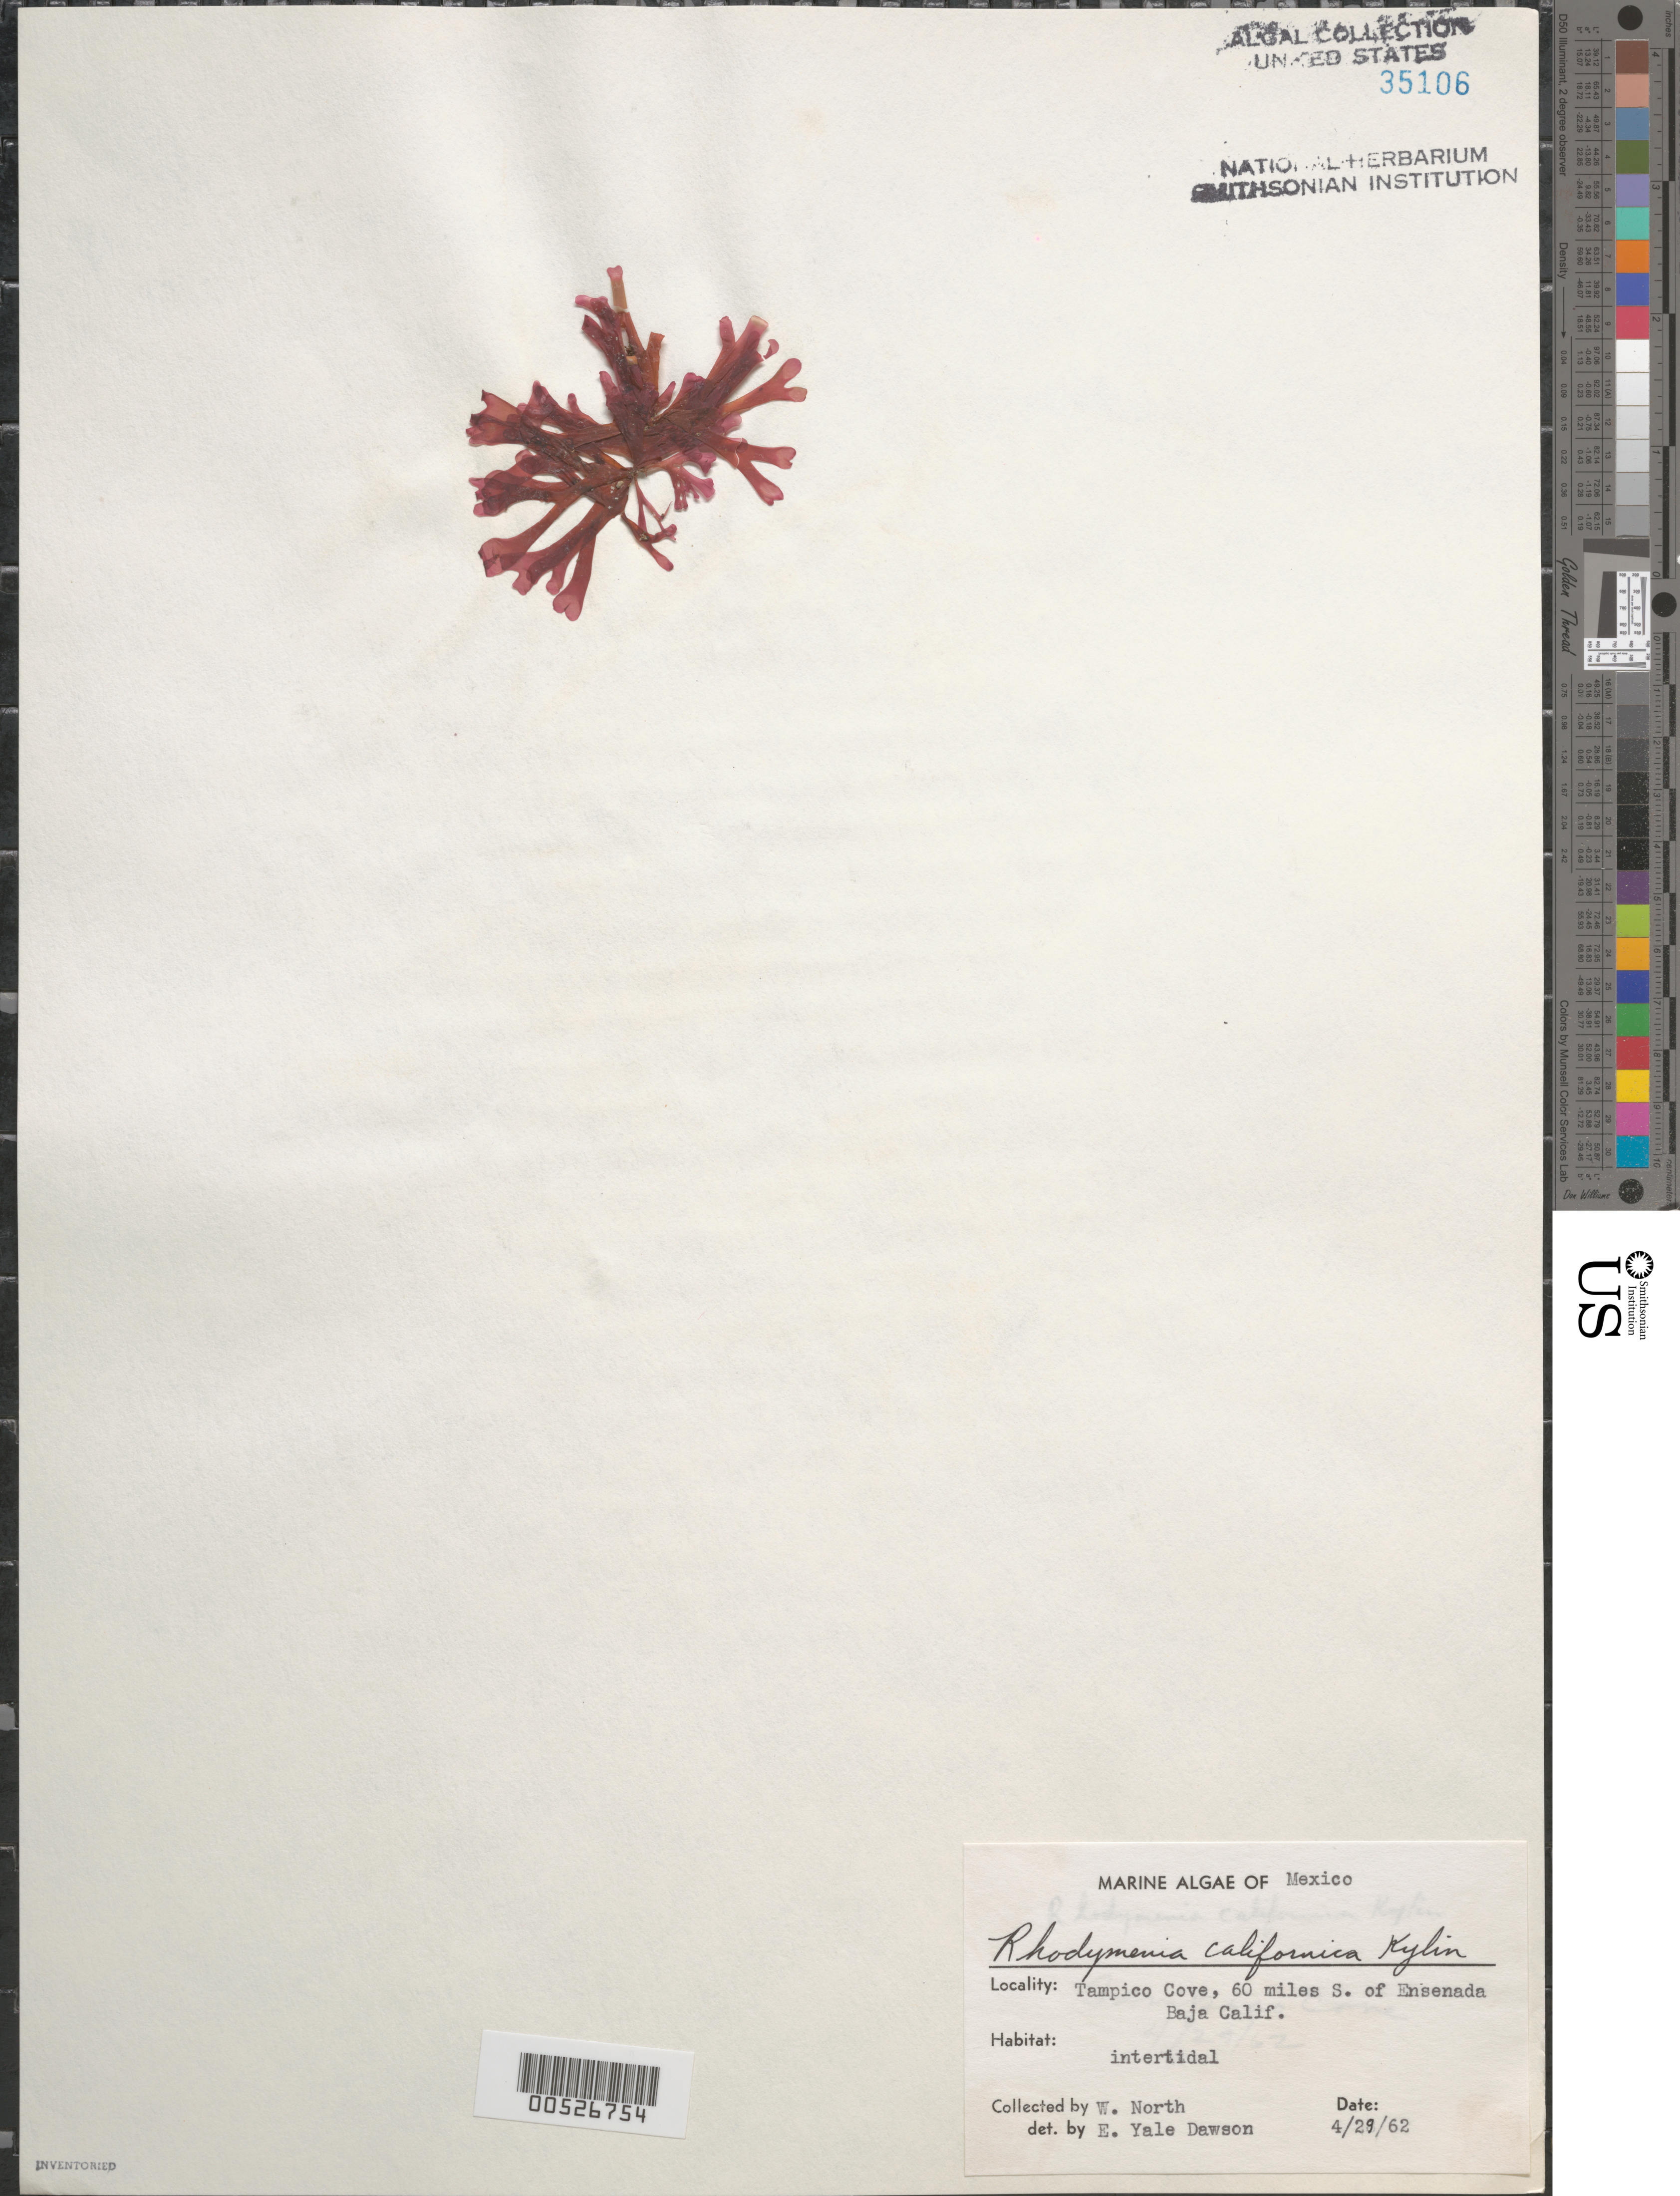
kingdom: Plantae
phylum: Rhodophyta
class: Florideophyceae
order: Rhodymeniales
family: Rhodymeniaceae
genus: Rhodymenia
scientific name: Rhodymenia californica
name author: Kylin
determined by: Dawson, E. Y.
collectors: W. North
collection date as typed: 29 Apr 1962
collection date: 1962-04-29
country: Mexico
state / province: Baja California Norte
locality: Tampico Cove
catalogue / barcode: US 35106